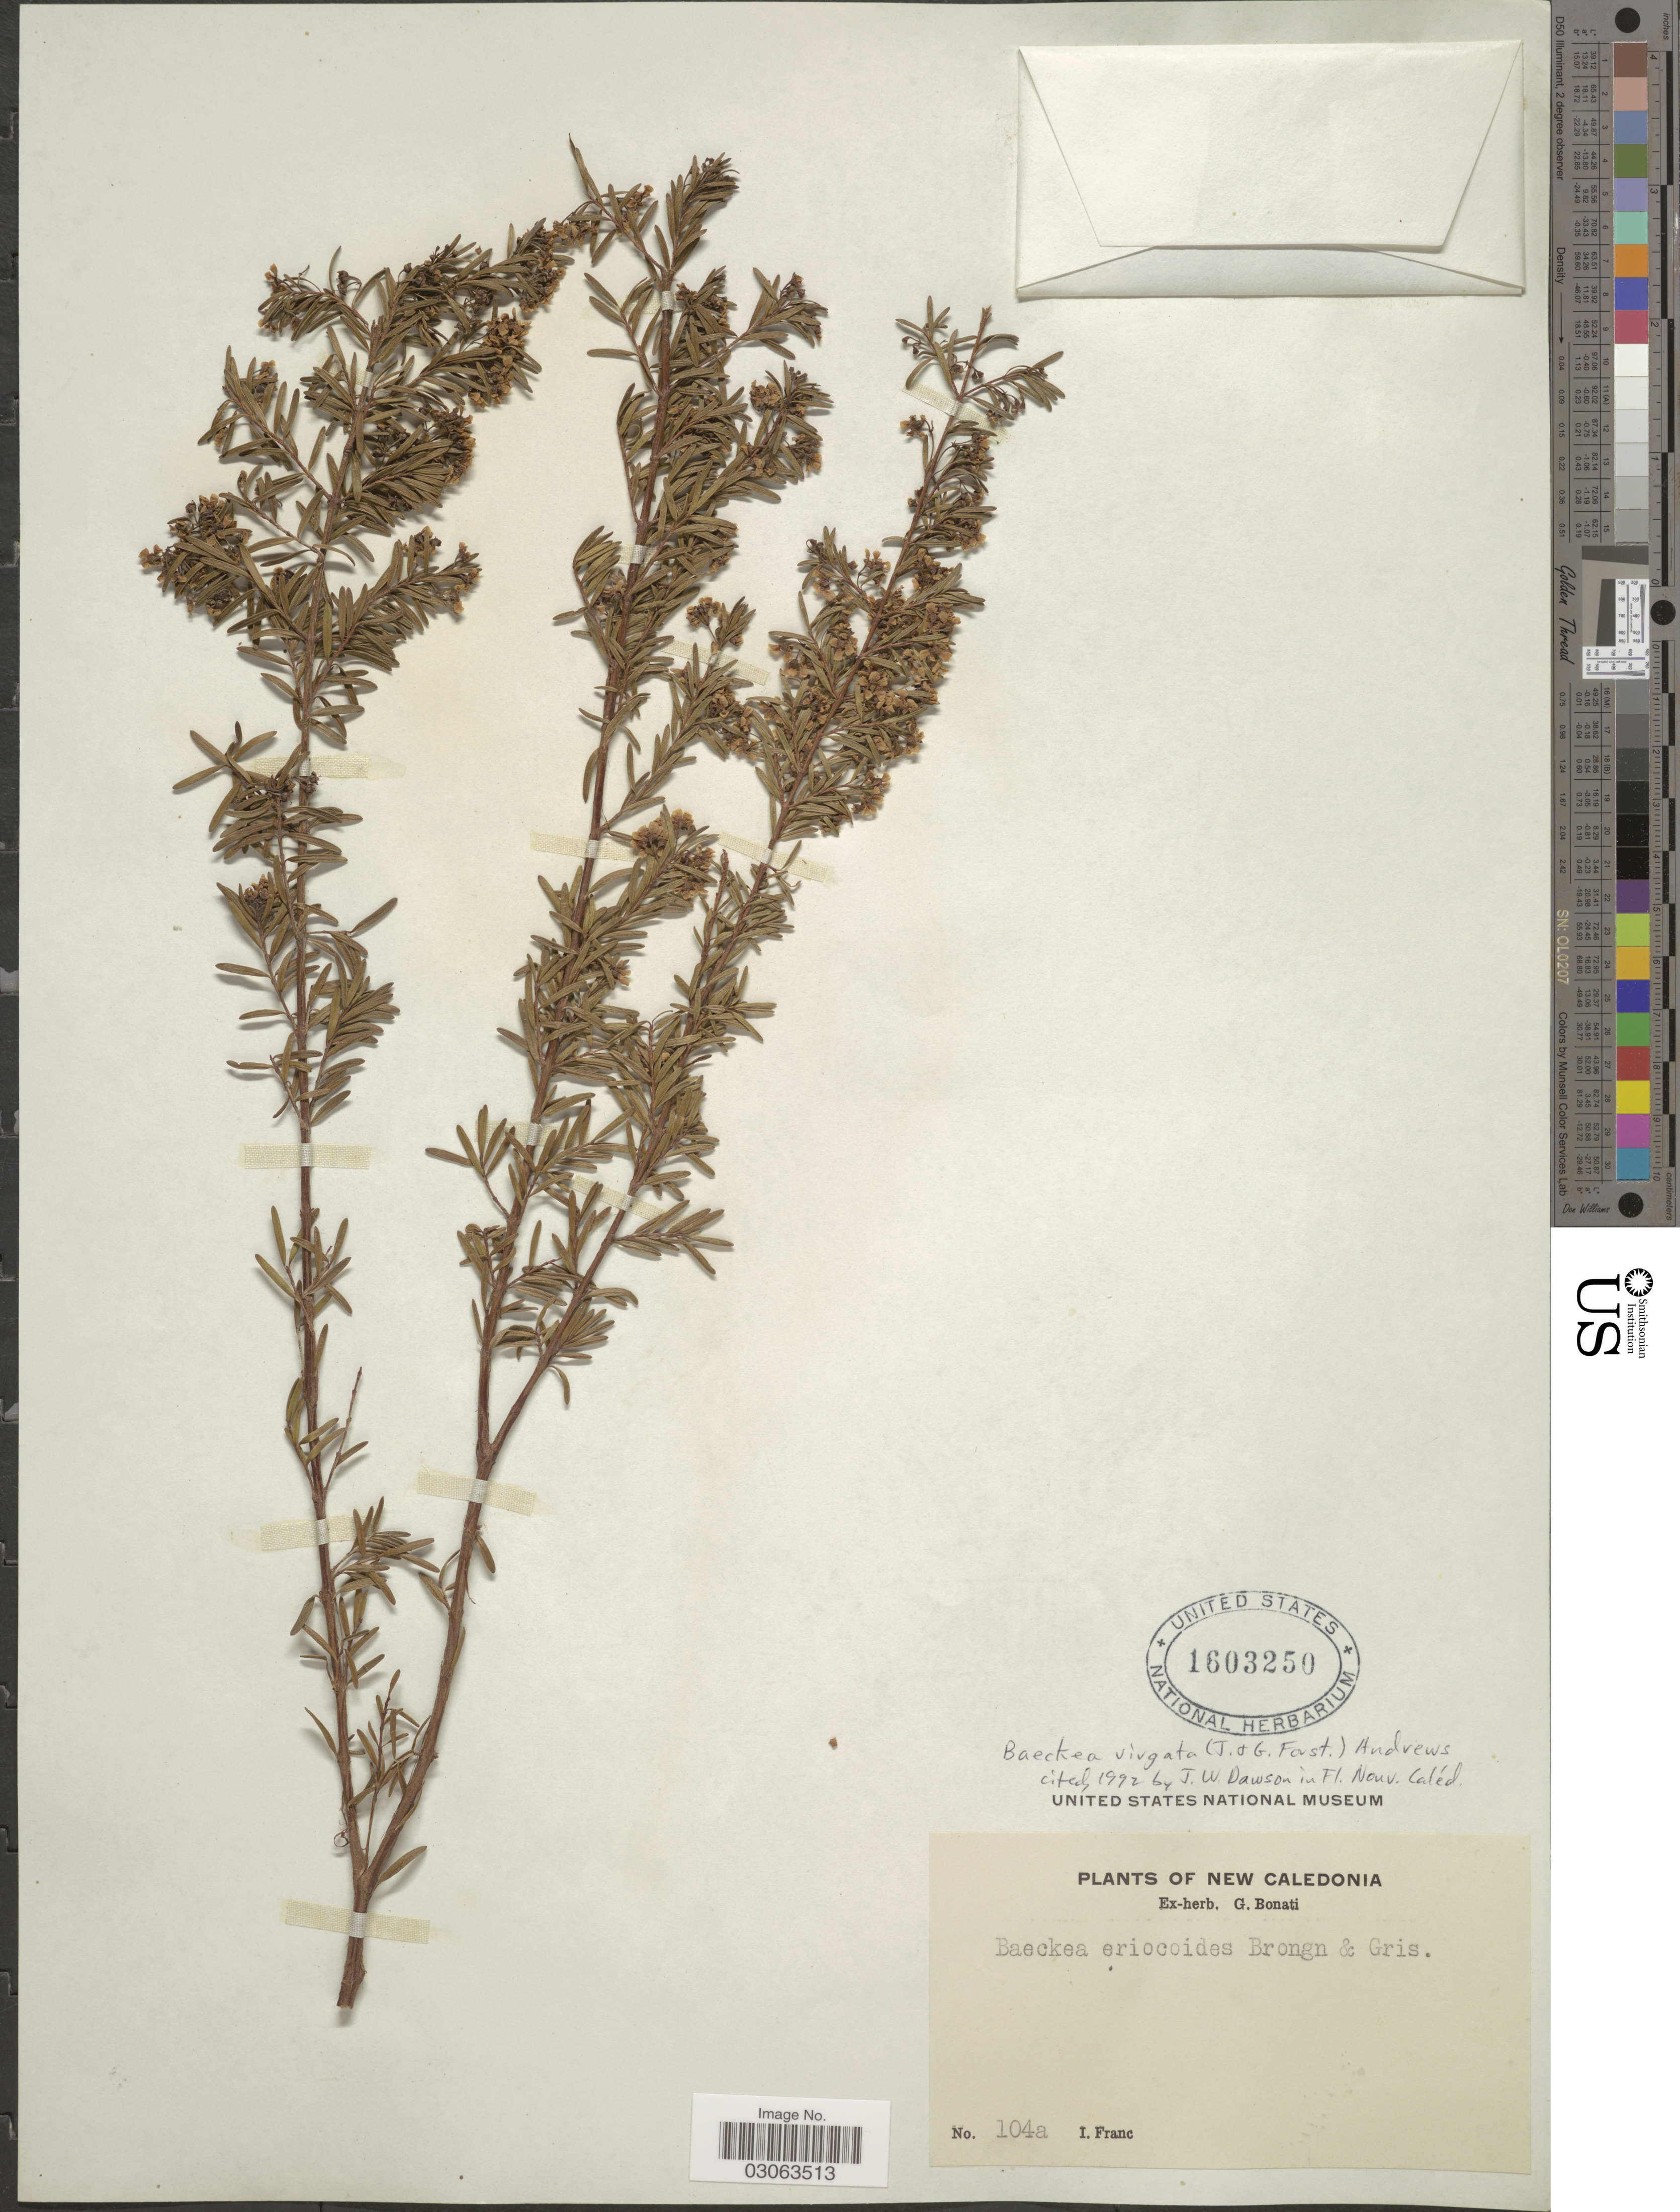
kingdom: Plantae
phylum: Tracheophyta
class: Magnoliopsida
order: Myrtales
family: Myrtaceae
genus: Sannantha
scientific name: Sannantha virgata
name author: (J.R. Forst. & G. Forst.) P.G. Wilson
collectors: I. Franc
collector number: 104a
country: New Caledonia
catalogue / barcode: US 1603250